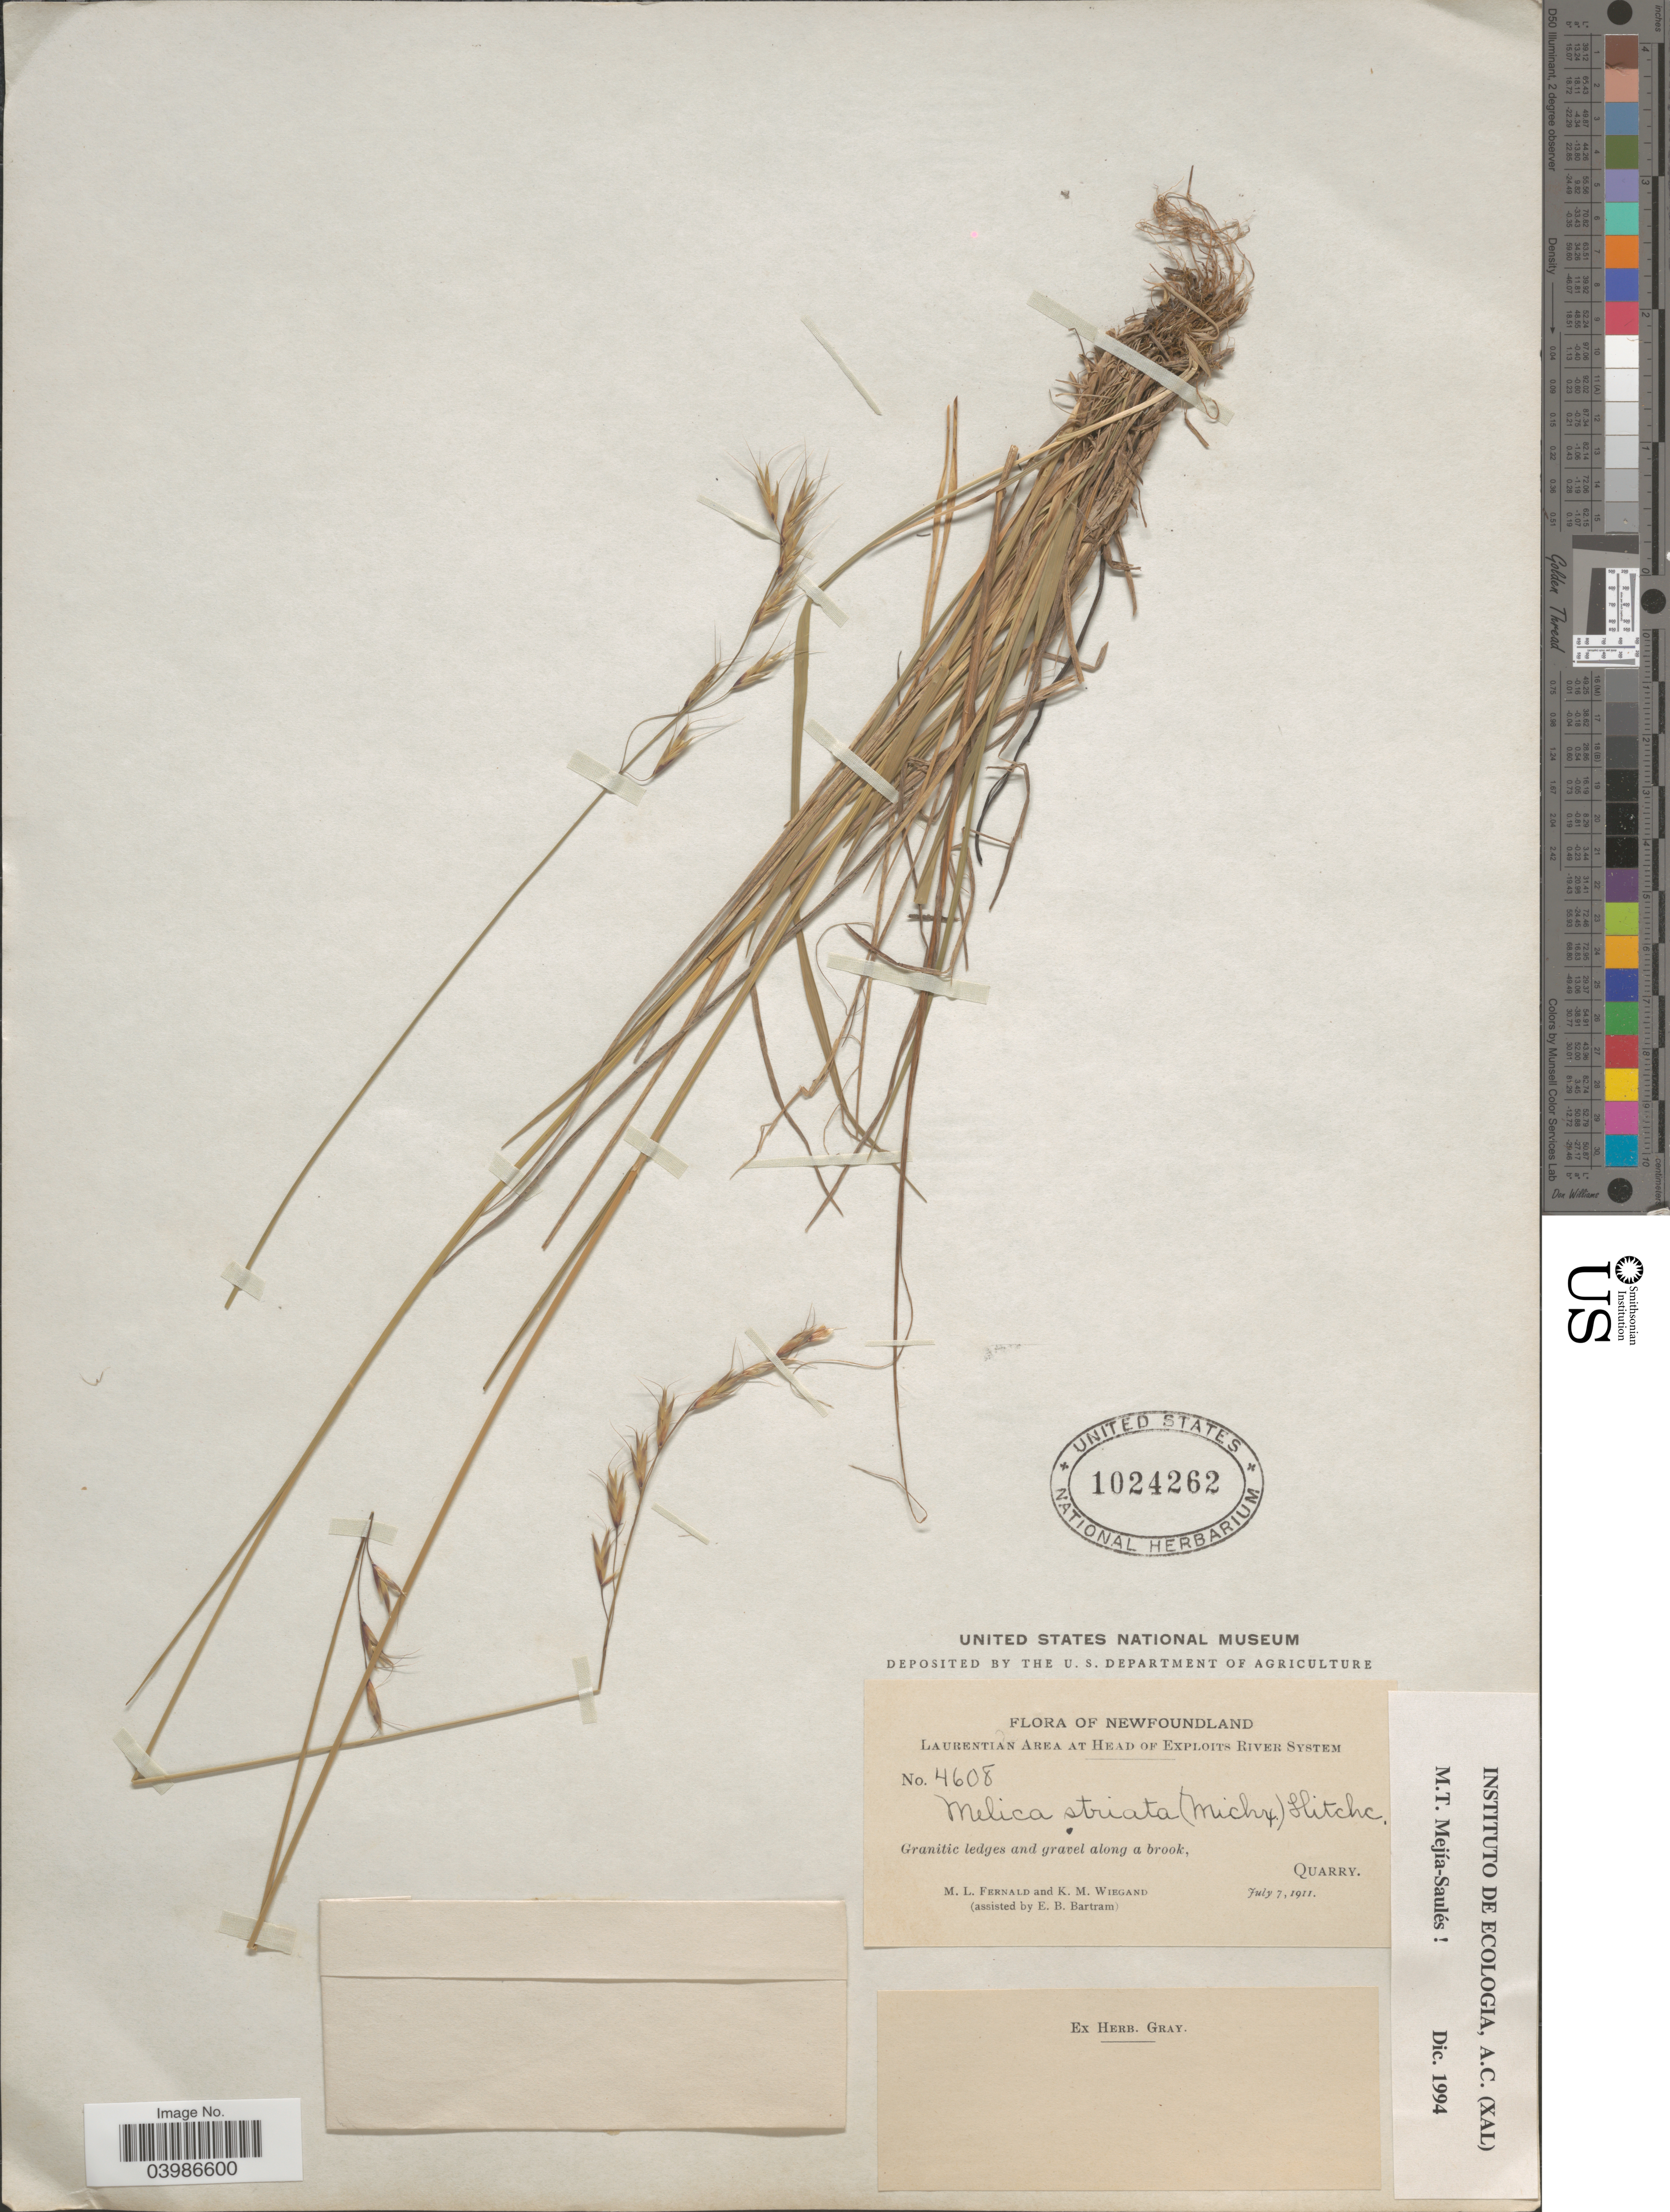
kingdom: Plantae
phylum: Tracheophyta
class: Liliopsida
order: Poales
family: Poaceae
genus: Melica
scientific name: Melica striata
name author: Hitchc.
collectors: M. L. Fernald, K. M. Wiegand & E. B. Bartram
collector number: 4608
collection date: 1911-07-07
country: Canada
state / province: Newfoundland and Labrador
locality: Laurentian Area at Head of Exploits River System. Quarry.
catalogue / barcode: US 1024262